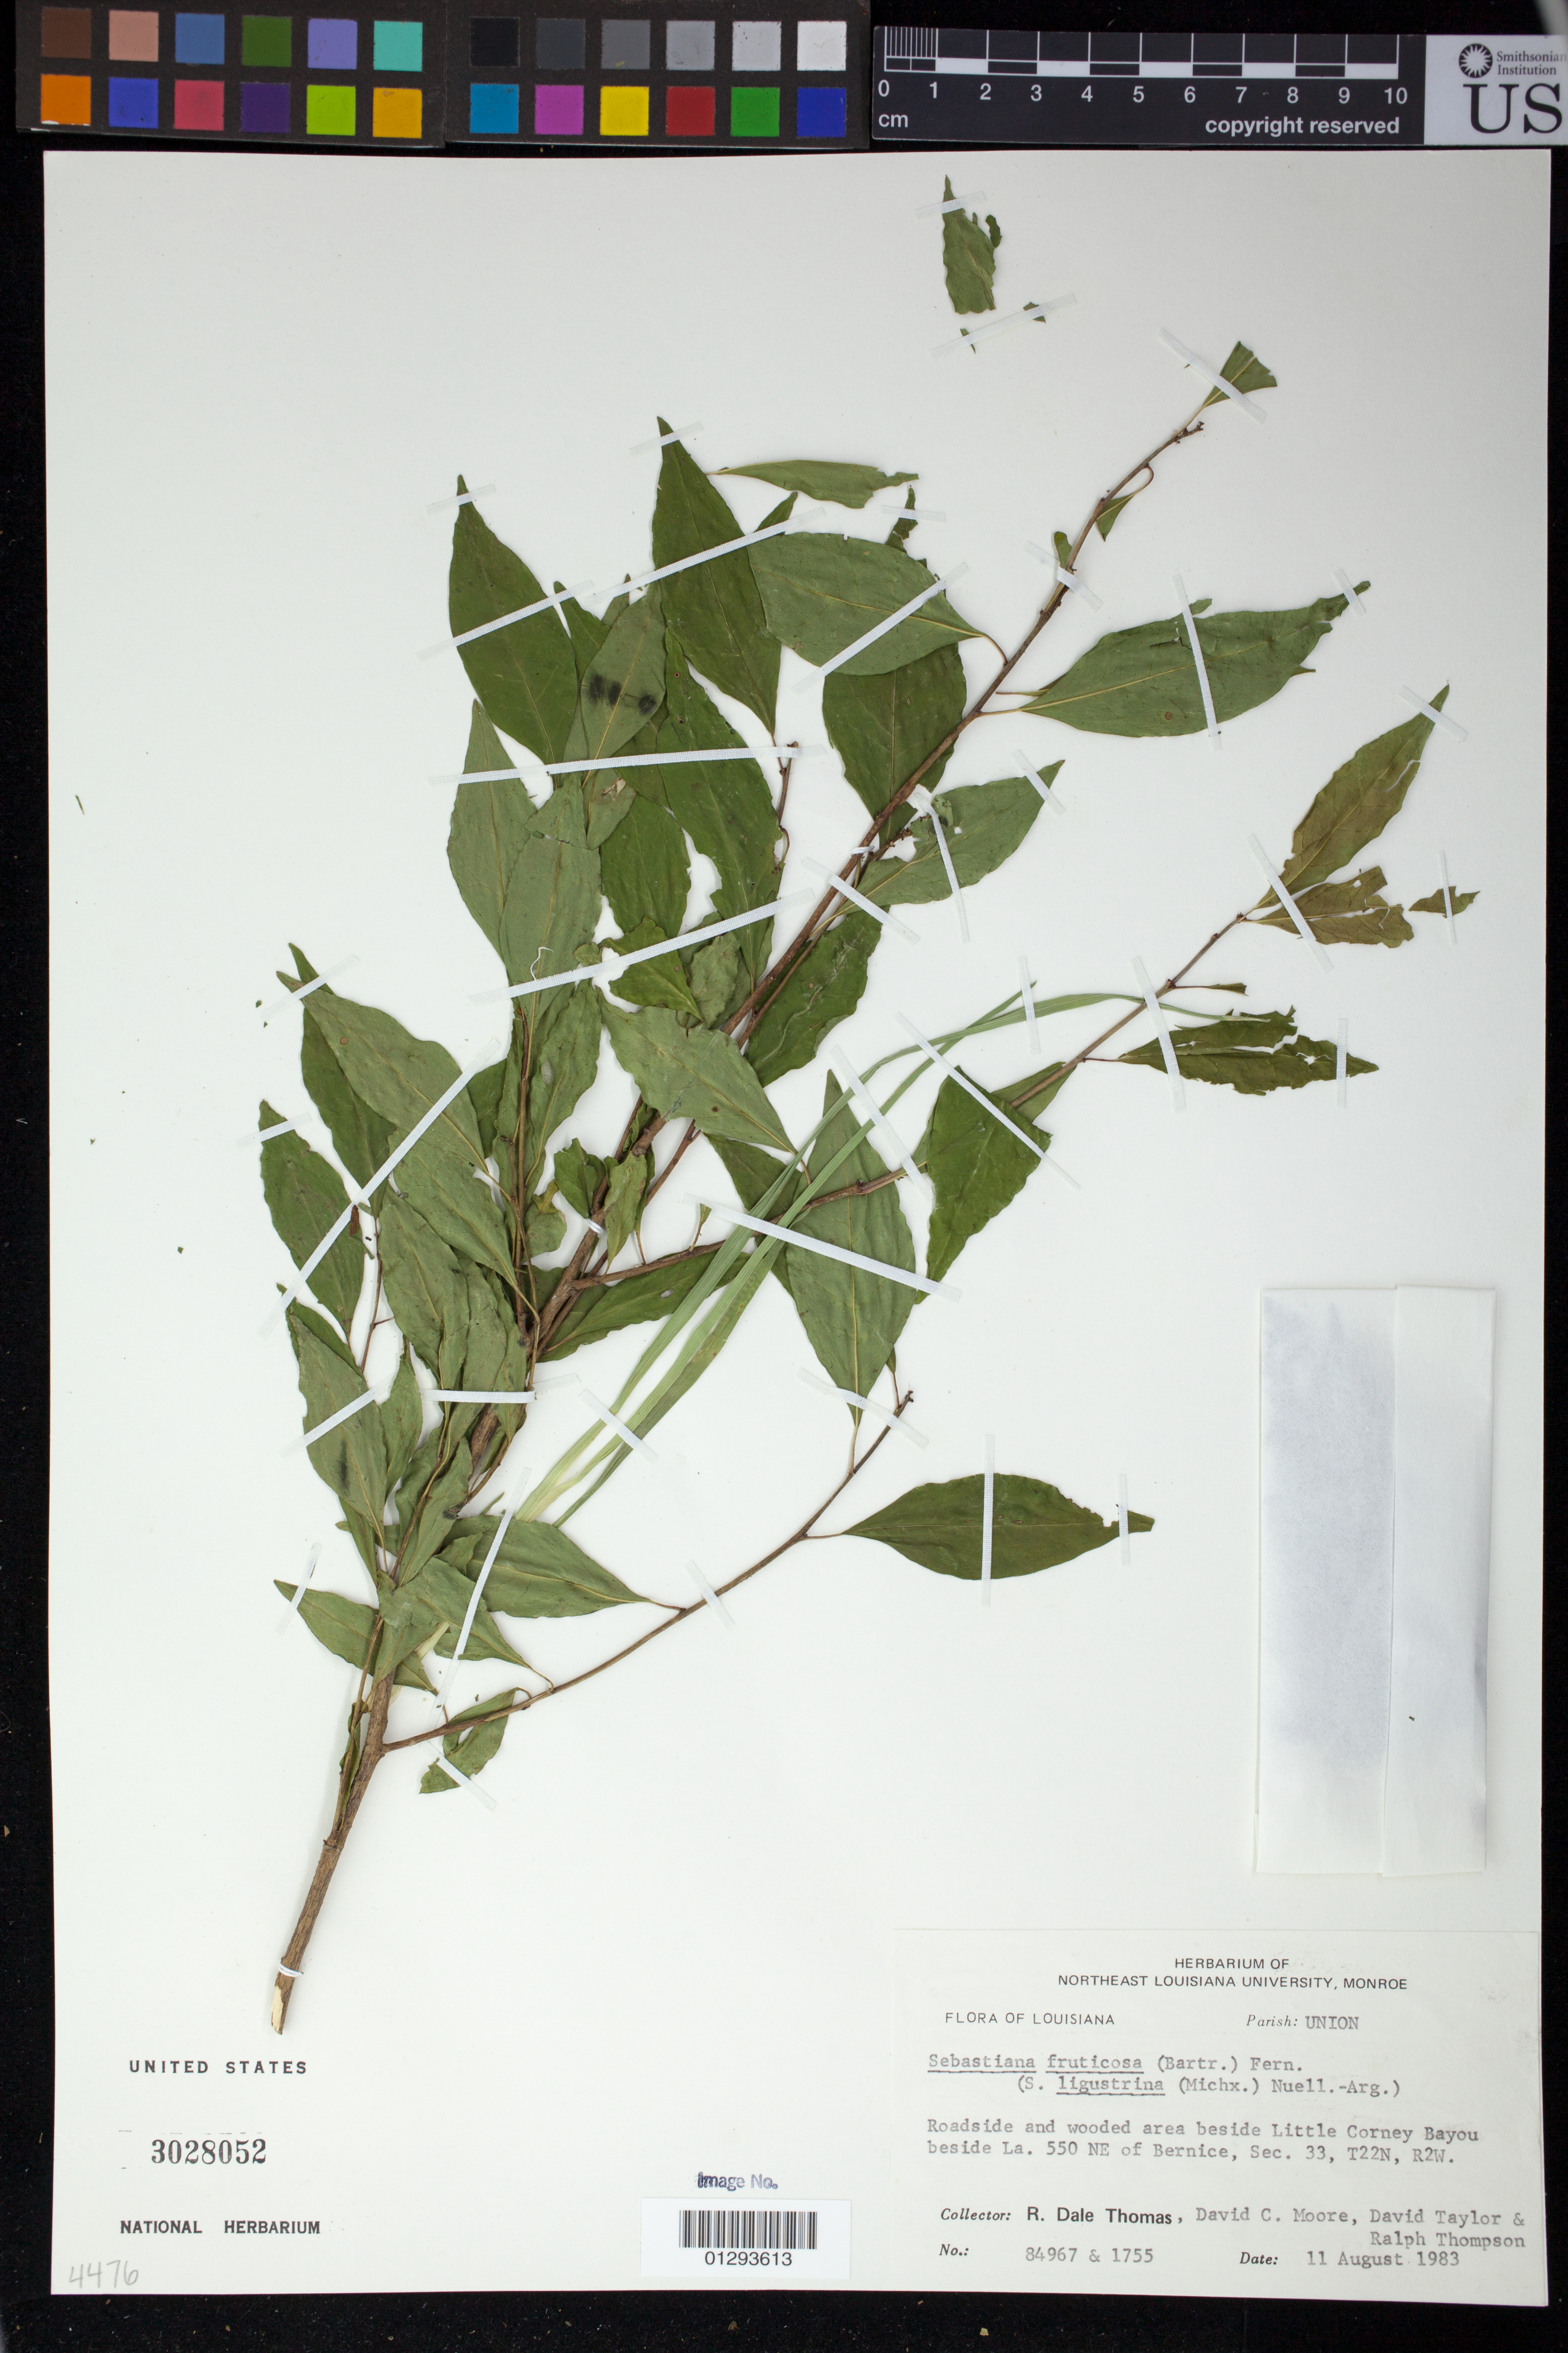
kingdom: Plantae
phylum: Tracheophyta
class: Magnoliopsida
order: Malpighiales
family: Euphorbiaceae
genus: Sebastiania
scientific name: Sebastiania fruticosa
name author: (Bartram) Fernald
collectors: R. Thomas, D. Moore, D. Taylor & R. Thompson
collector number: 84967 / 1755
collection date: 1983-08-11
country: United States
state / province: Louisiana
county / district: Union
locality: beside Little Corney Bayou beside La. 550 NE of Bernice, Sec. 33, T22N, R2W.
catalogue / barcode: US 3028052